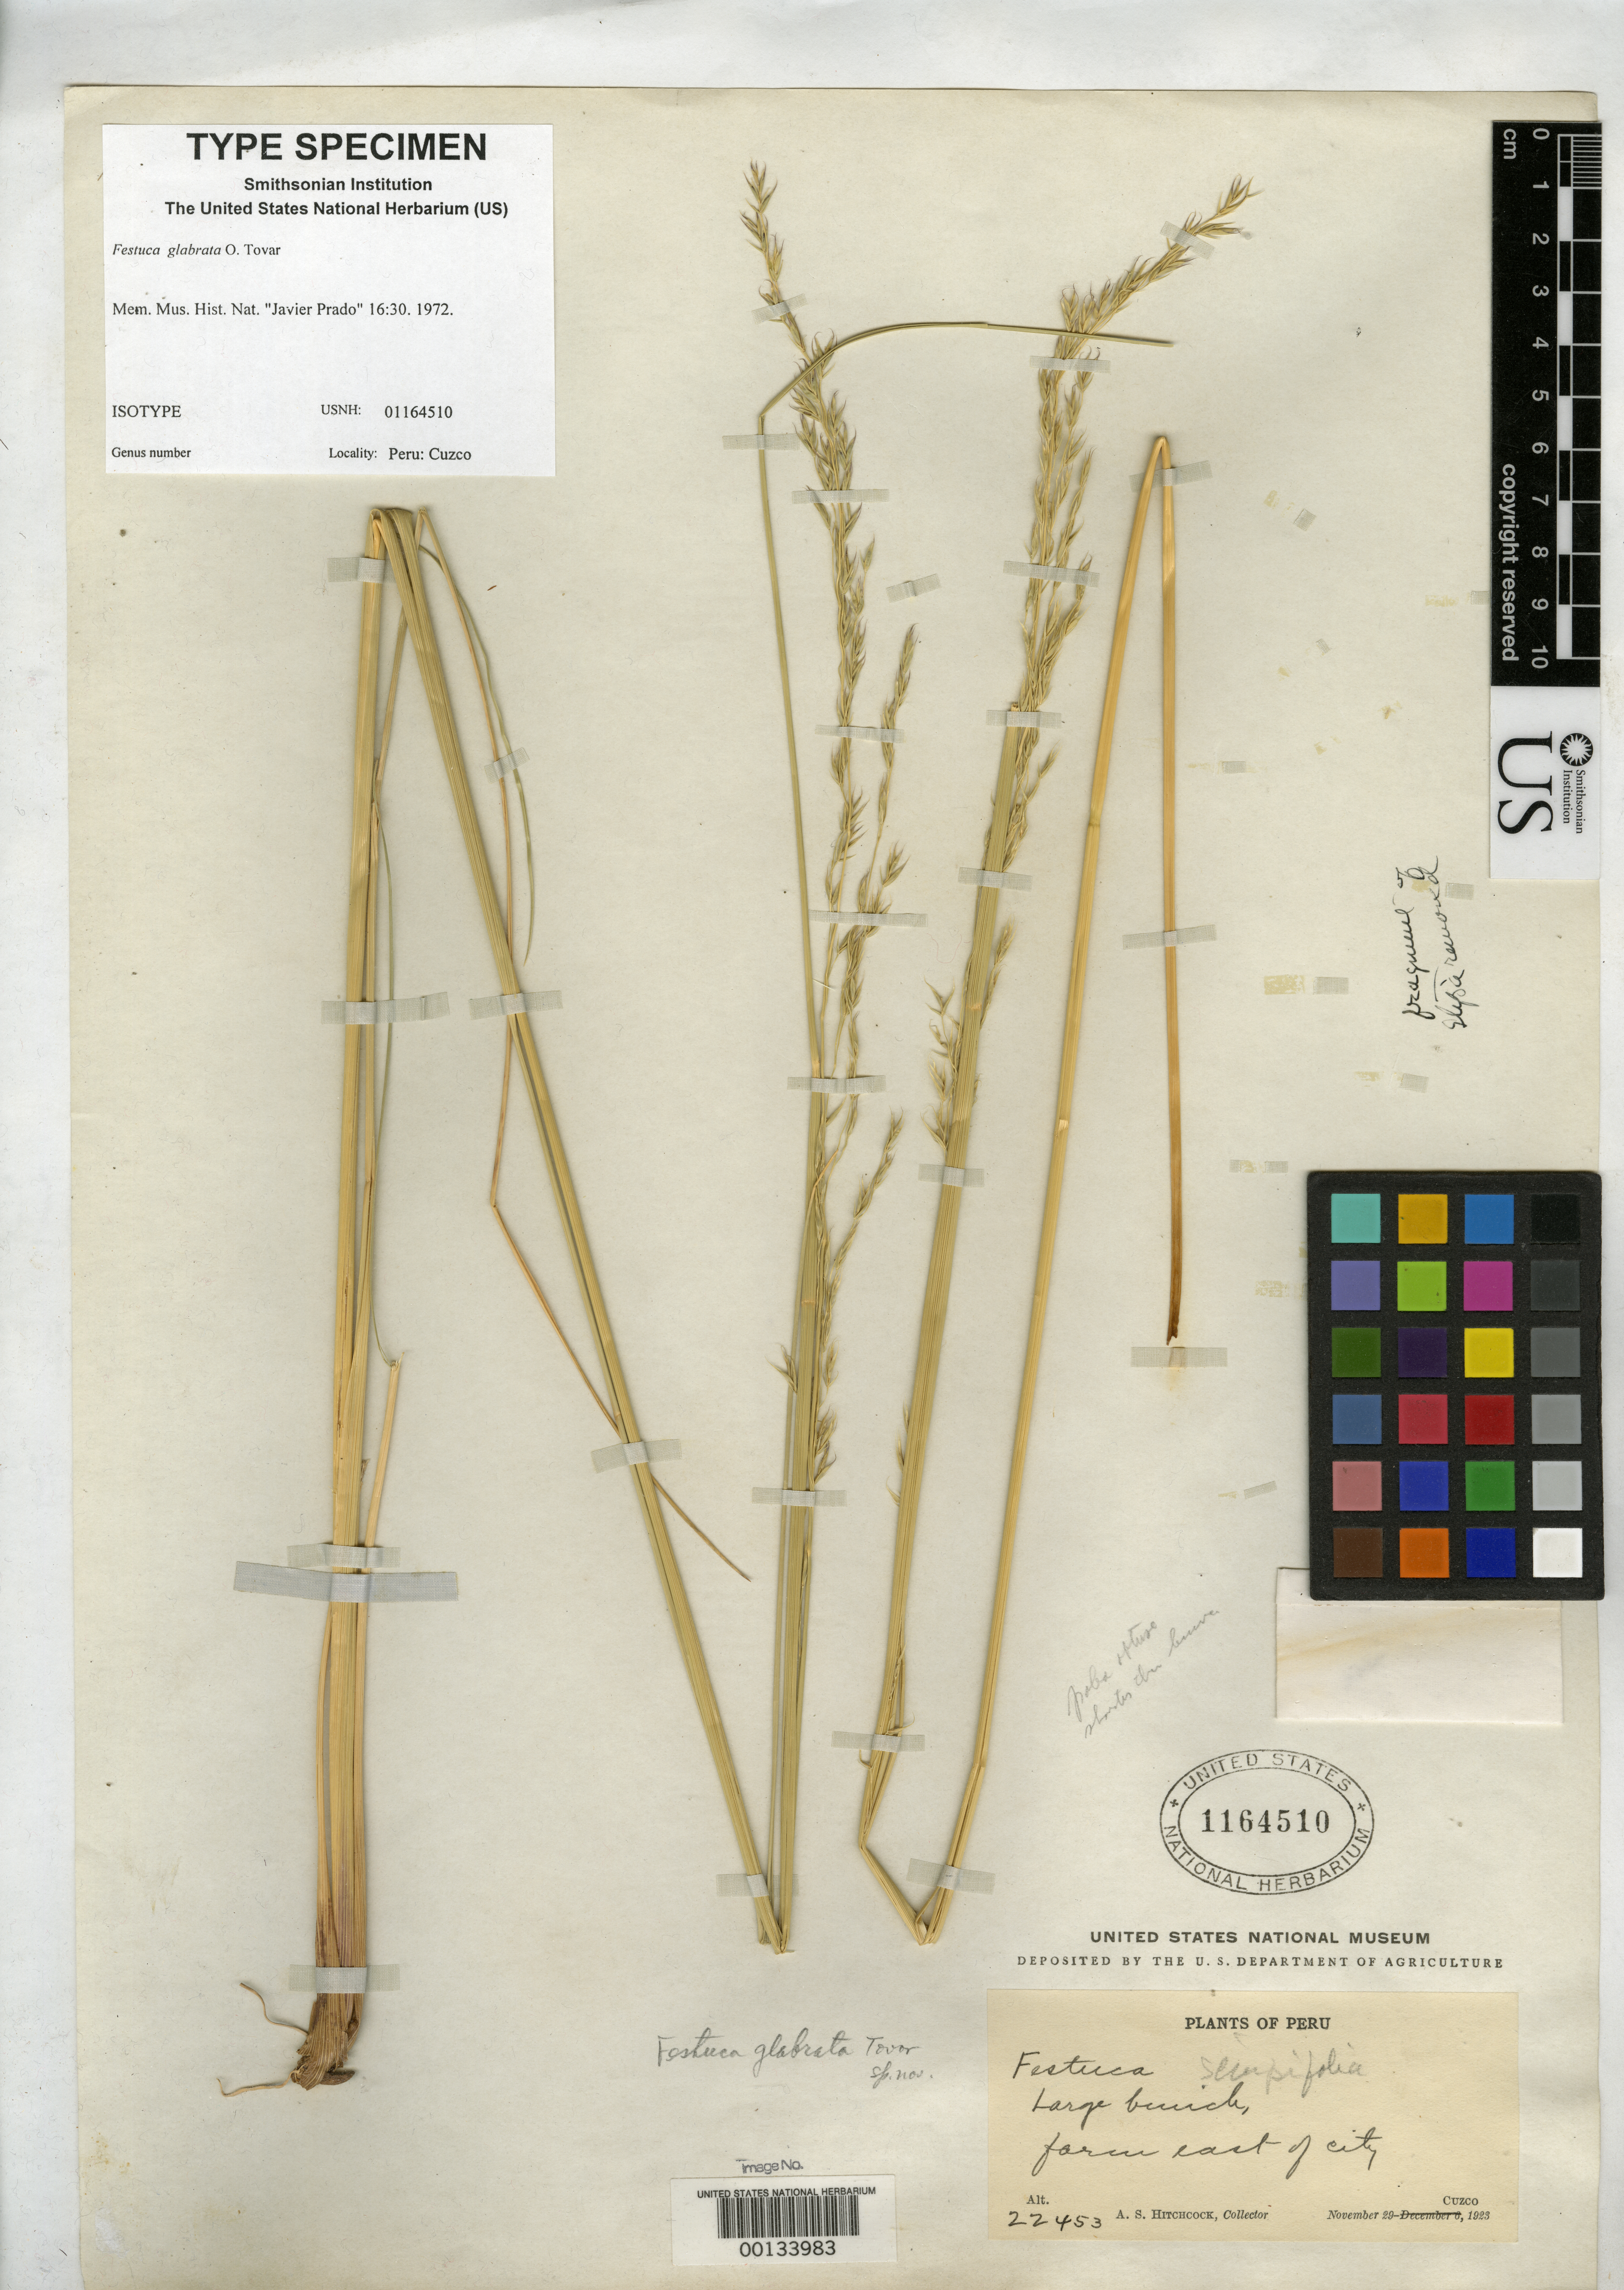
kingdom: Plantae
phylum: Tracheophyta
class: Liliopsida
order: Poales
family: Poaceae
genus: Festuca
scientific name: Festuca glabrata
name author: Tovar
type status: Isotype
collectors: A. S. Hitchcock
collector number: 22453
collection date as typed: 29 Nov 1923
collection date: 1923-11-29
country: Peru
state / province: Cusco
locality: east of city of Cuzco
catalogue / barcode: US 1164510